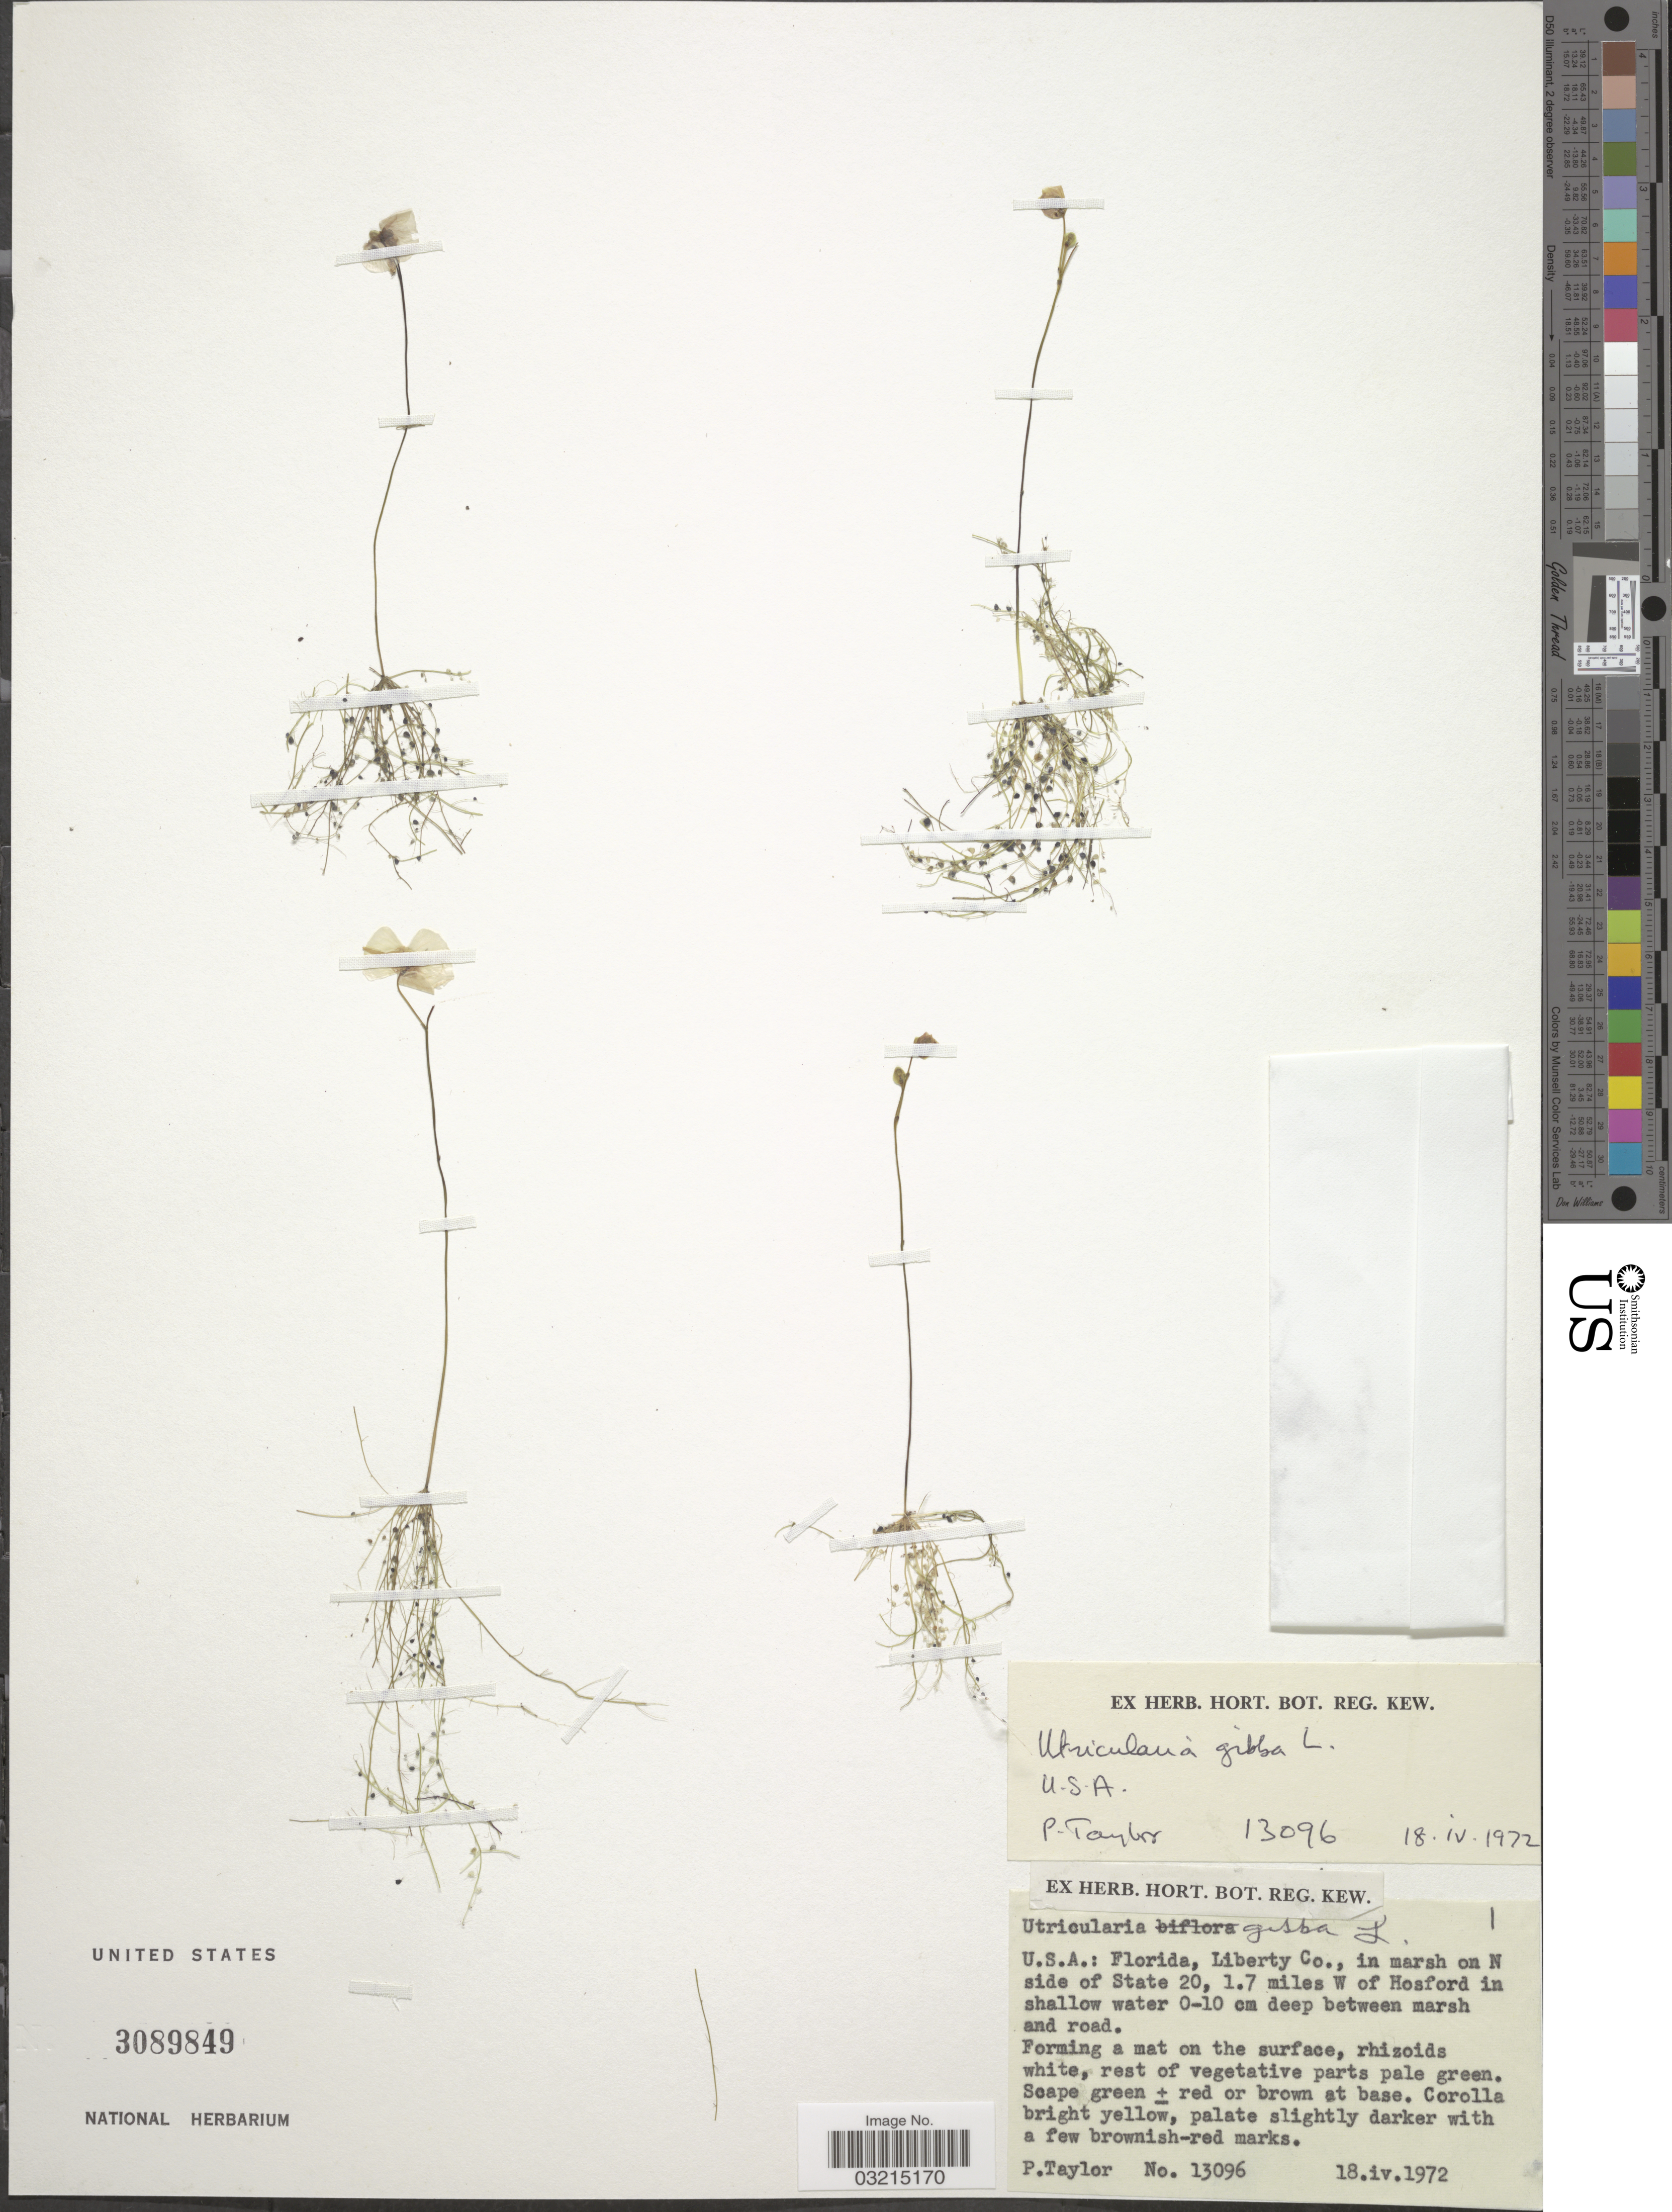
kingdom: Plantae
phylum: Tracheophyta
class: Magnoliopsida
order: Lamiales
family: Lentibulariaceae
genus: Utricularia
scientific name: Utricularia gibba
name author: L.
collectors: P. Taylor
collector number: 13096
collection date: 1972-04-18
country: United States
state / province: Florida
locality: Liberty Co., in marsh on N side of State 20, 1.7 miles W of Hosford in shallow water 0-10 cm deep between marsh and road.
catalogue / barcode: US 3089849